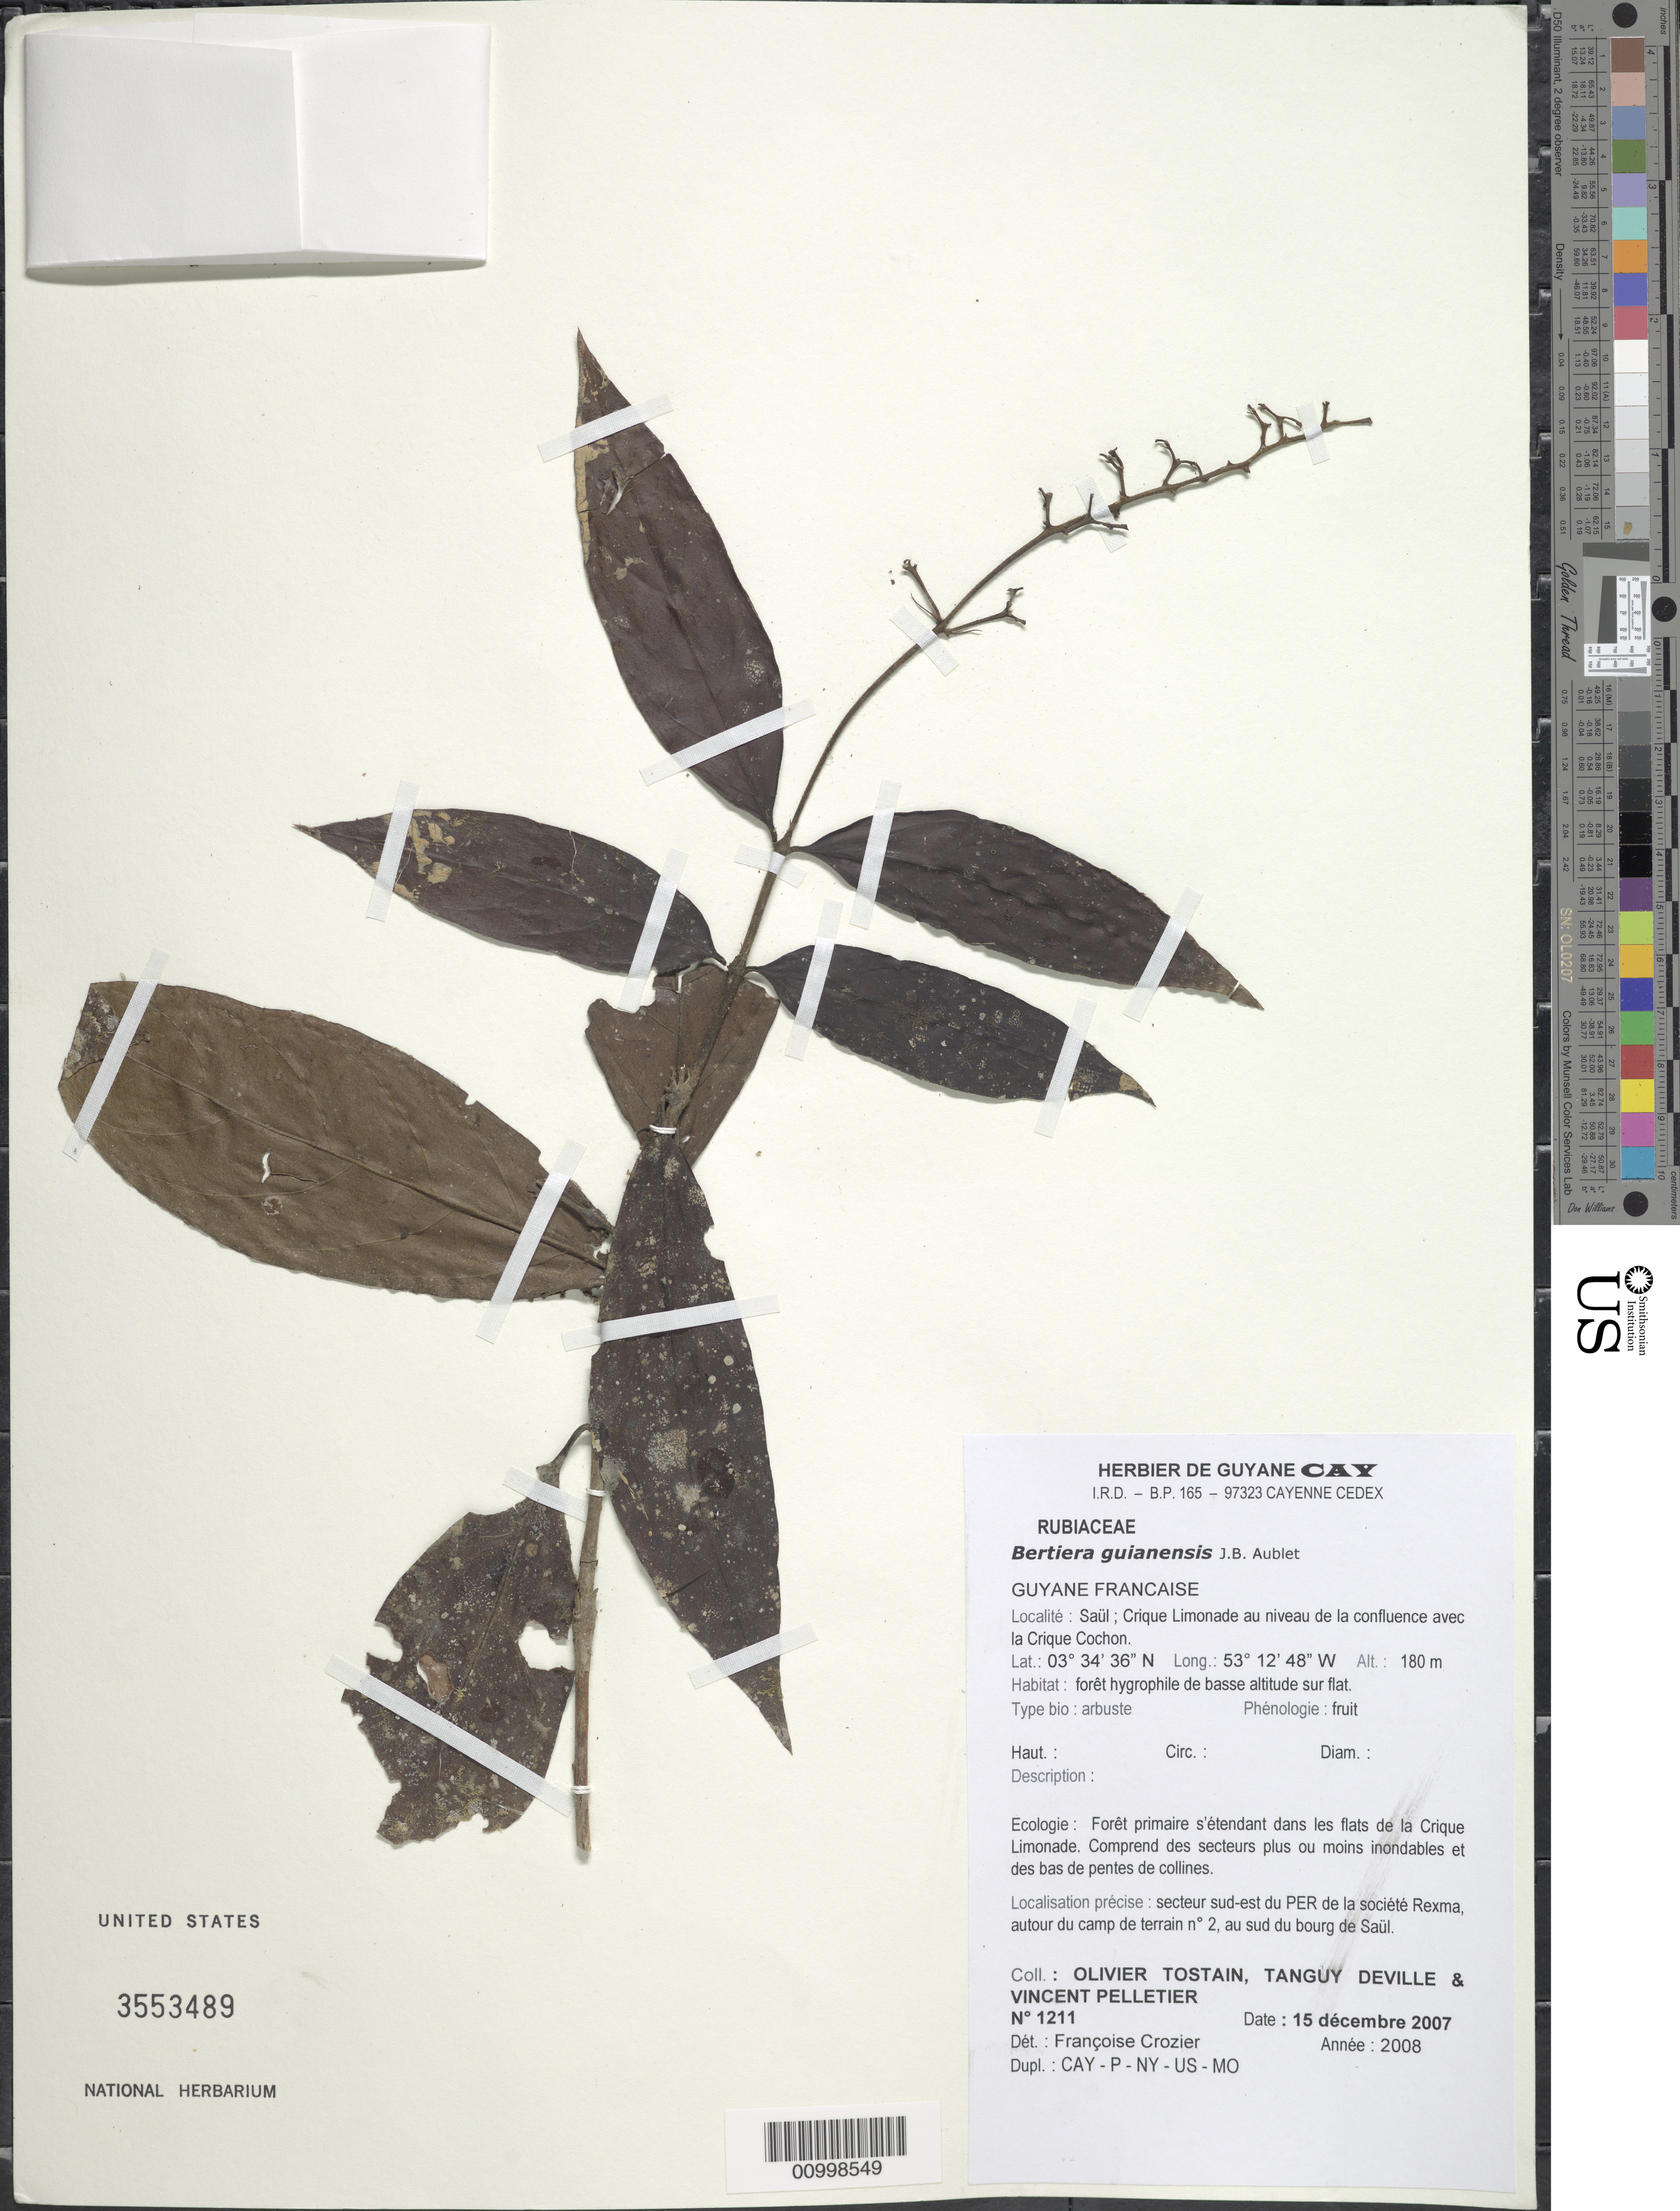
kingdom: Plantae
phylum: Tracheophyta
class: Magnoliopsida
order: Gentianales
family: Rubiaceae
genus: Bertiera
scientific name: Bertiera guianensis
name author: Aubl.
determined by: Crozier, F.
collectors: O. Tostain, T. Deville & V. Pelletier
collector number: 1211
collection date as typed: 15-Dec-07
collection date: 2007-12-15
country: French Guiana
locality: Saul; Crique Limonade au niveau de la confluence avec la Crique Cochon. Secteur SE du PER de la societe Rexma, autour du camp de terrain no.2, au sud du bourg de Saul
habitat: Foret hygrophile de basse alititude sur flat. Foret primaire s'etendant dans les flats de la Crique Limonade. Comprend des secteurs plus ou moins…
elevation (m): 180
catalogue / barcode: US 3553489